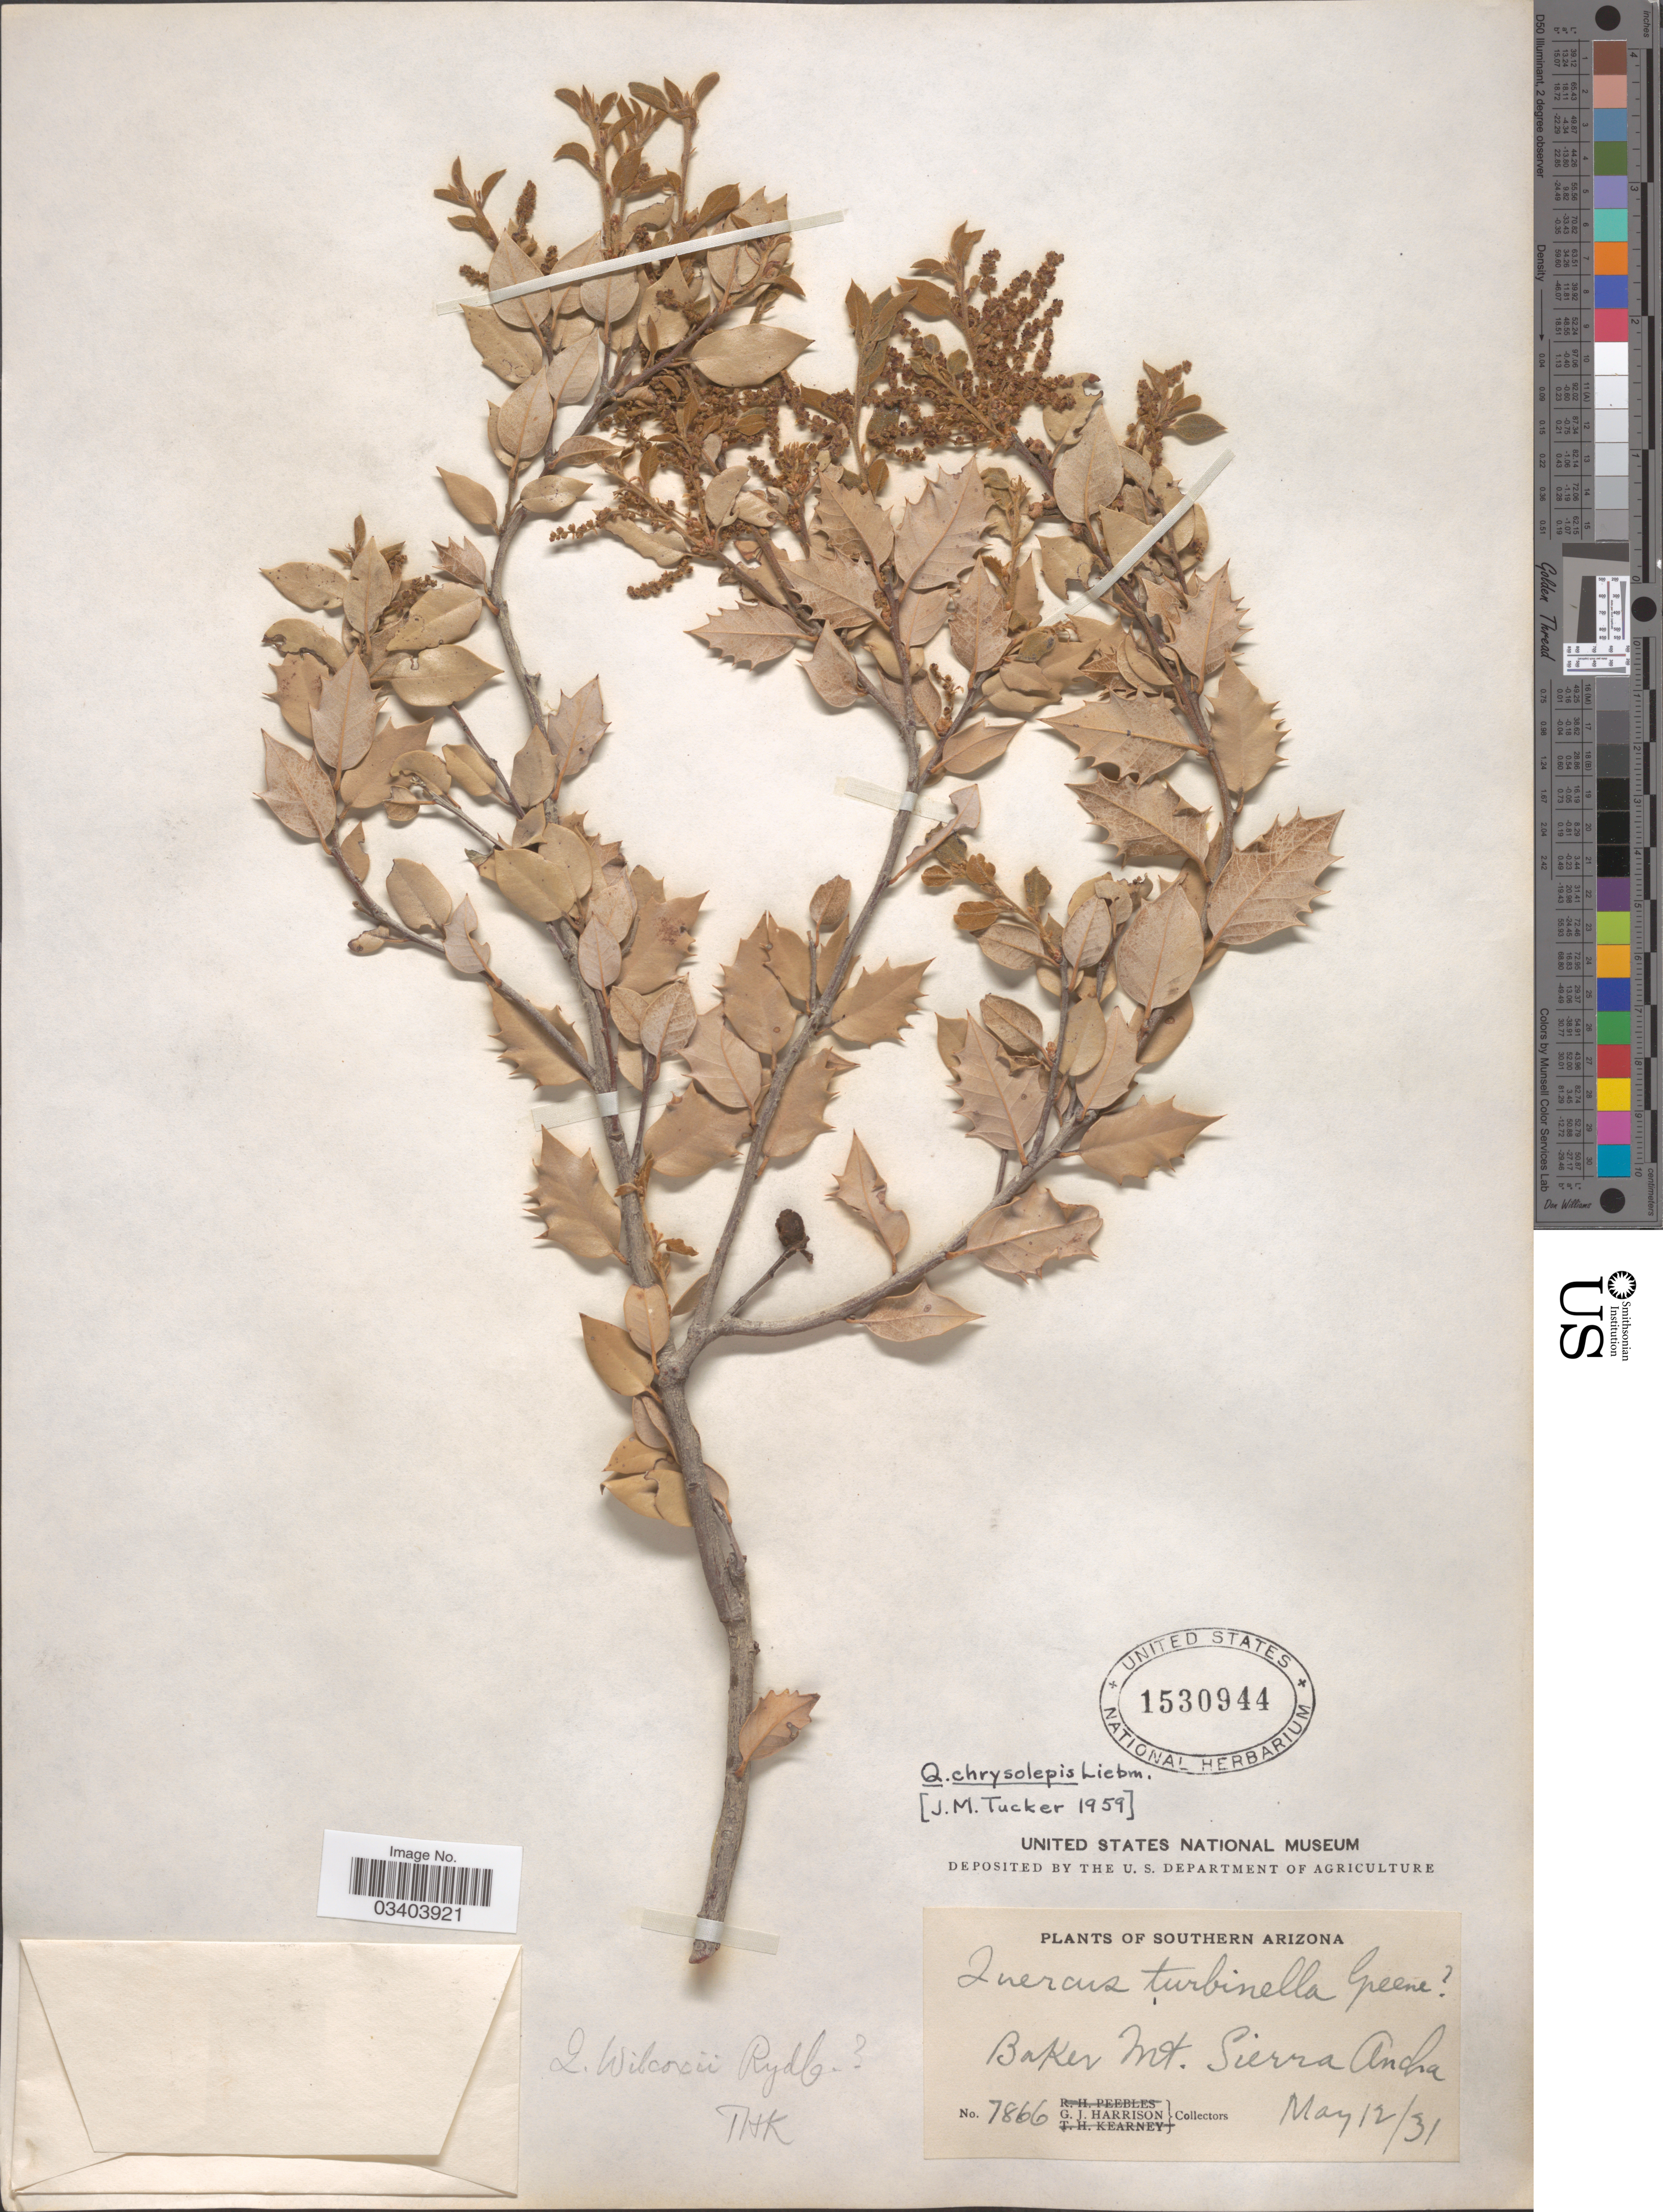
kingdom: Plantae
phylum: Tracheophyta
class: Magnoliopsida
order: Fagales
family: Fagaceae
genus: Quercus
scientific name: Quercus chrysolepis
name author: Liebm.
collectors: G. J. Harrison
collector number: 7866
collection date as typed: Transcribed d/m/y: 12/5/31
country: United States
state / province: Arizona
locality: Southern Arizona. Baker Mt. Sierra Ancha.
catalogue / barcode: US 1530944